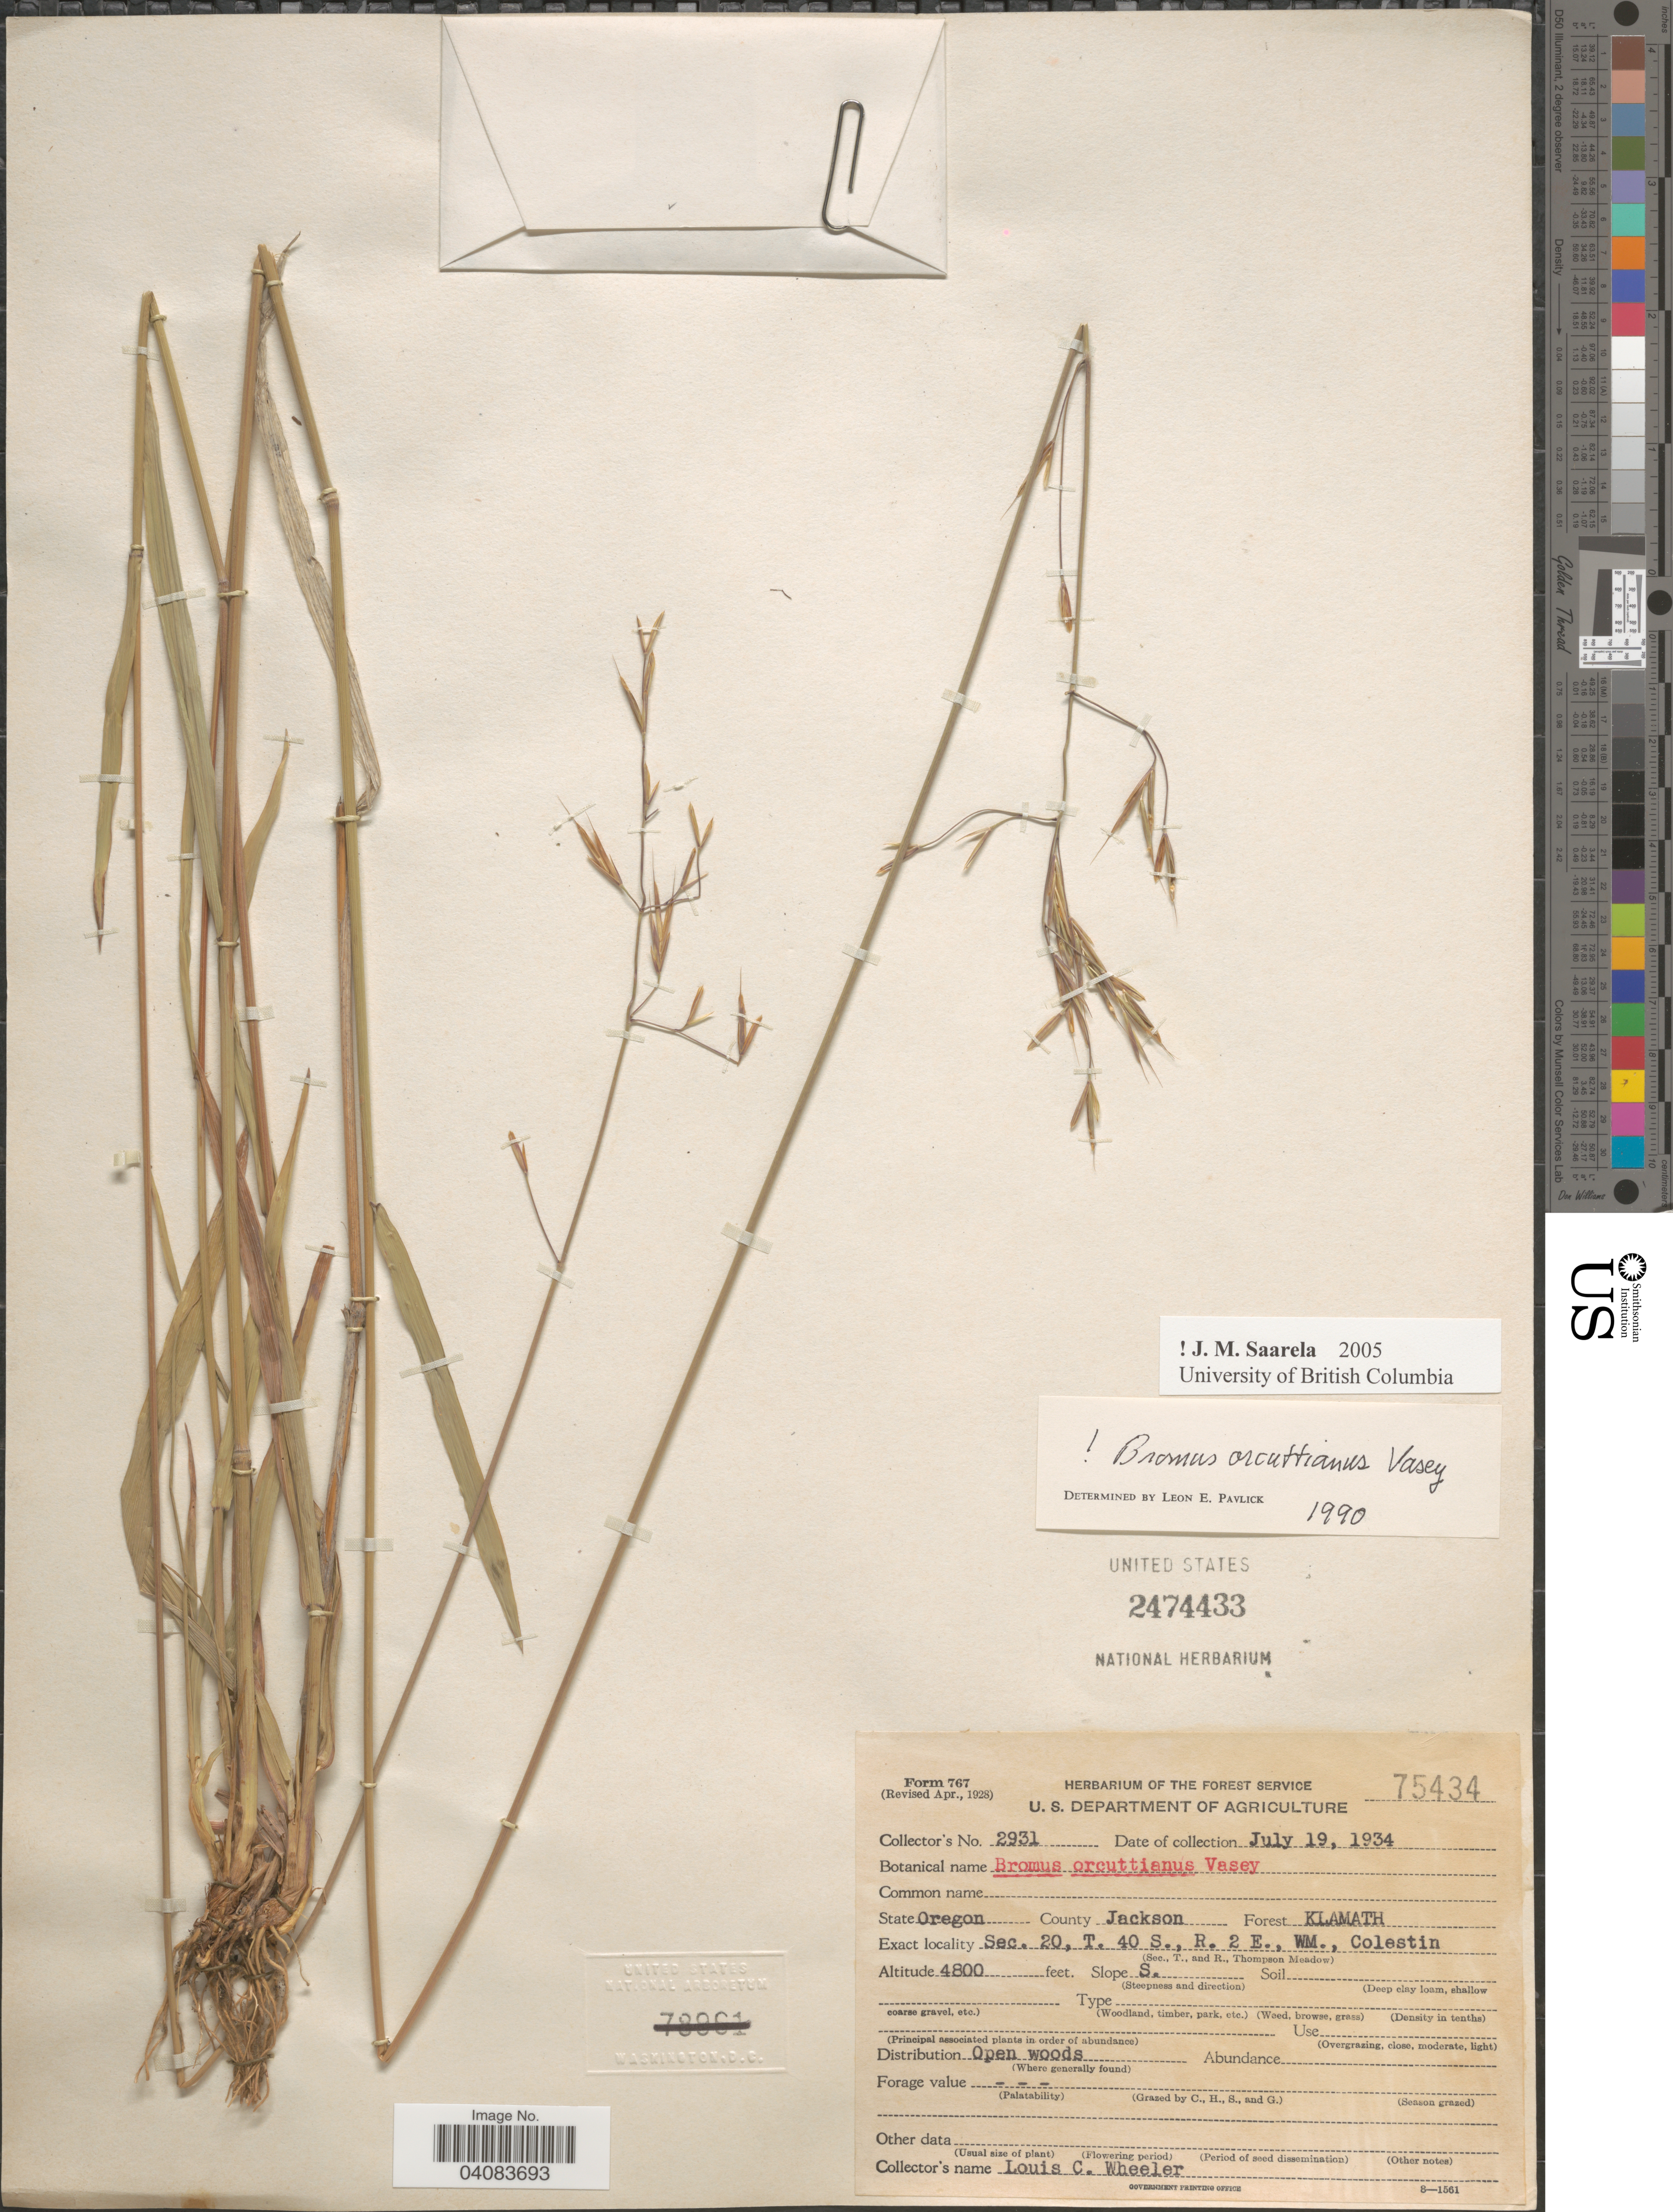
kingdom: Plantae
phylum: Tracheophyta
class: Liliopsida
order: Poales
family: Poaceae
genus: Bromus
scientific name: Bromus orcuttianus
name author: Vasey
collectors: L. C. Wheeler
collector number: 2931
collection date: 1934-07-19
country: United States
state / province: Oregon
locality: County Jackson. Forest Klamath. Sec. 20, T. 40 S., R. 2 E., WM., Colestin. Slope S.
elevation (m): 1463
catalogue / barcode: US 2474433